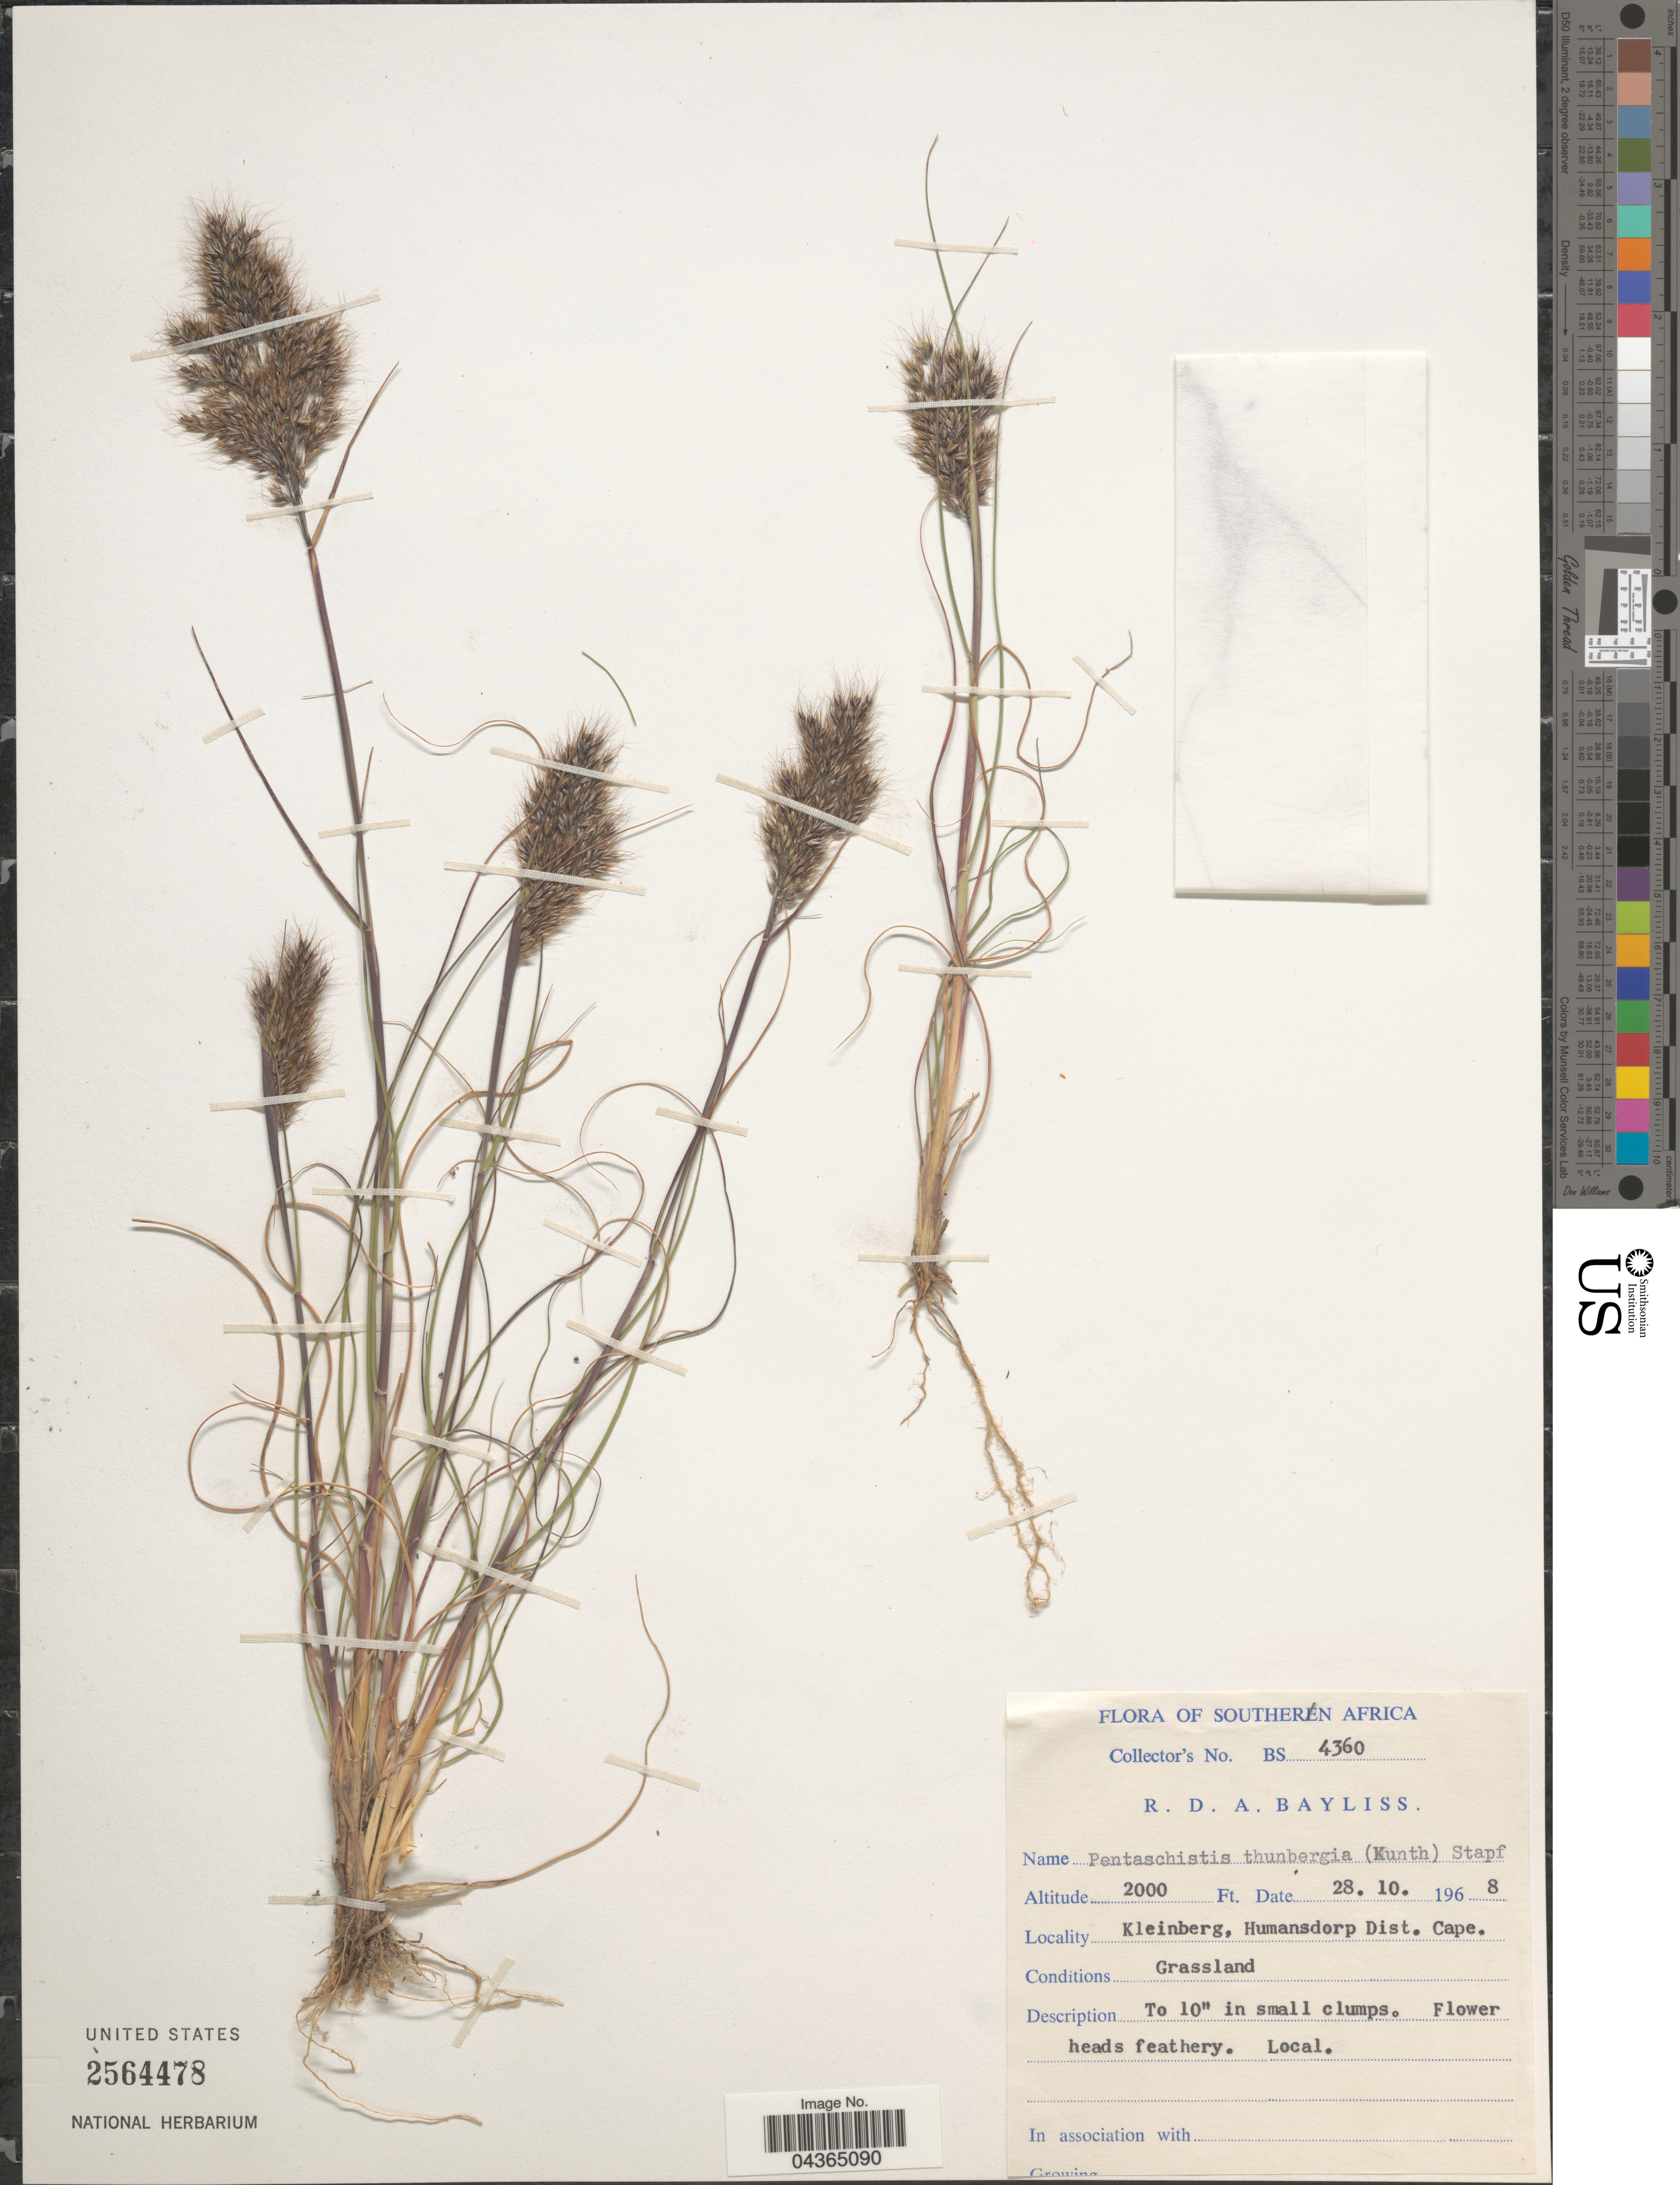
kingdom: Plantae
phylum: Tracheophyta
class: Liliopsida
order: Poales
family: Poaceae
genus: Pentameris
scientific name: Pentameris pallida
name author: (Thunb.) Galley & H.P. Linder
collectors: R. Bayliss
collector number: BS4360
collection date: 1968-10-28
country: South Africa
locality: Southern Africa. Kleinberg, Humansdorp Dist. Cape.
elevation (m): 610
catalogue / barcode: US 2564478